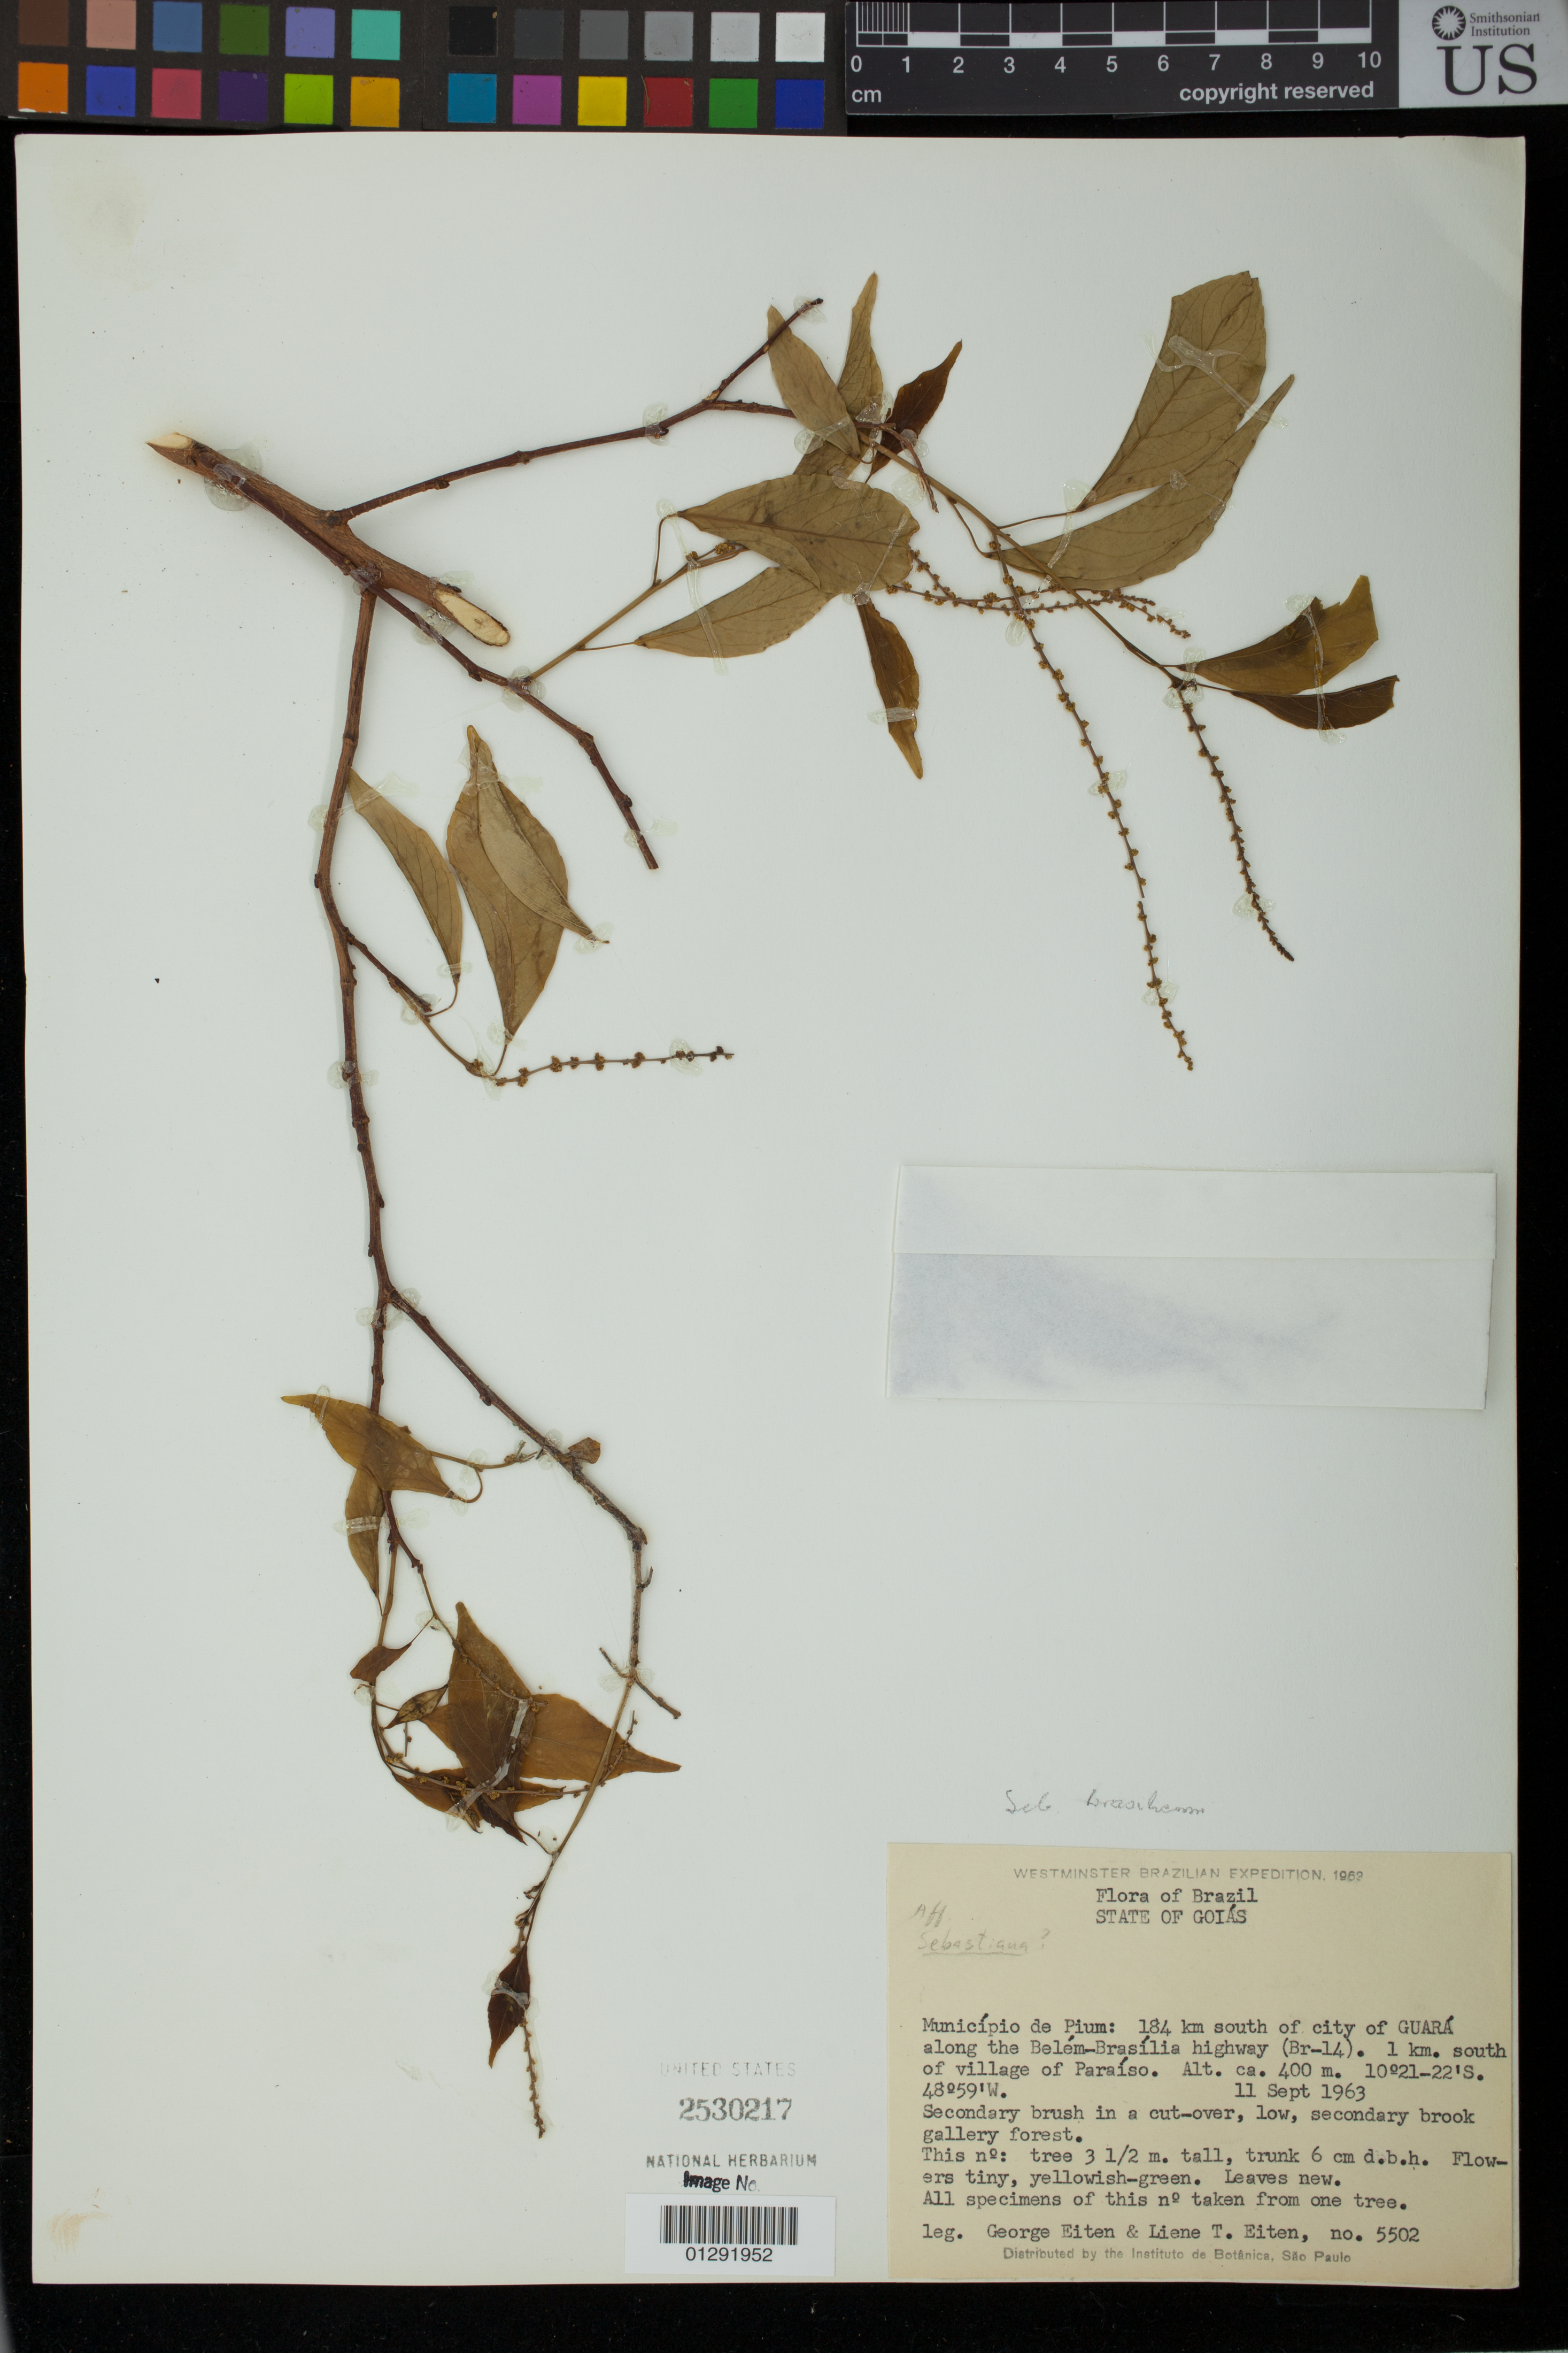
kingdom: Plantae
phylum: Tracheophyta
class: Magnoliopsida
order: Malpighiales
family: Euphorbiaceae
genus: Sebastiania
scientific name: Sebastiania sp.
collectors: G. Eiten & L. T. Eiten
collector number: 5502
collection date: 1963-09-11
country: Brazil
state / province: Tocantins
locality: Municipio de Pium: 184 km south of city of Guara, along the Belem-Brasilia highway (Br-14). 1 km. south of village of Paraiso.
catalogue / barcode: US 2530217